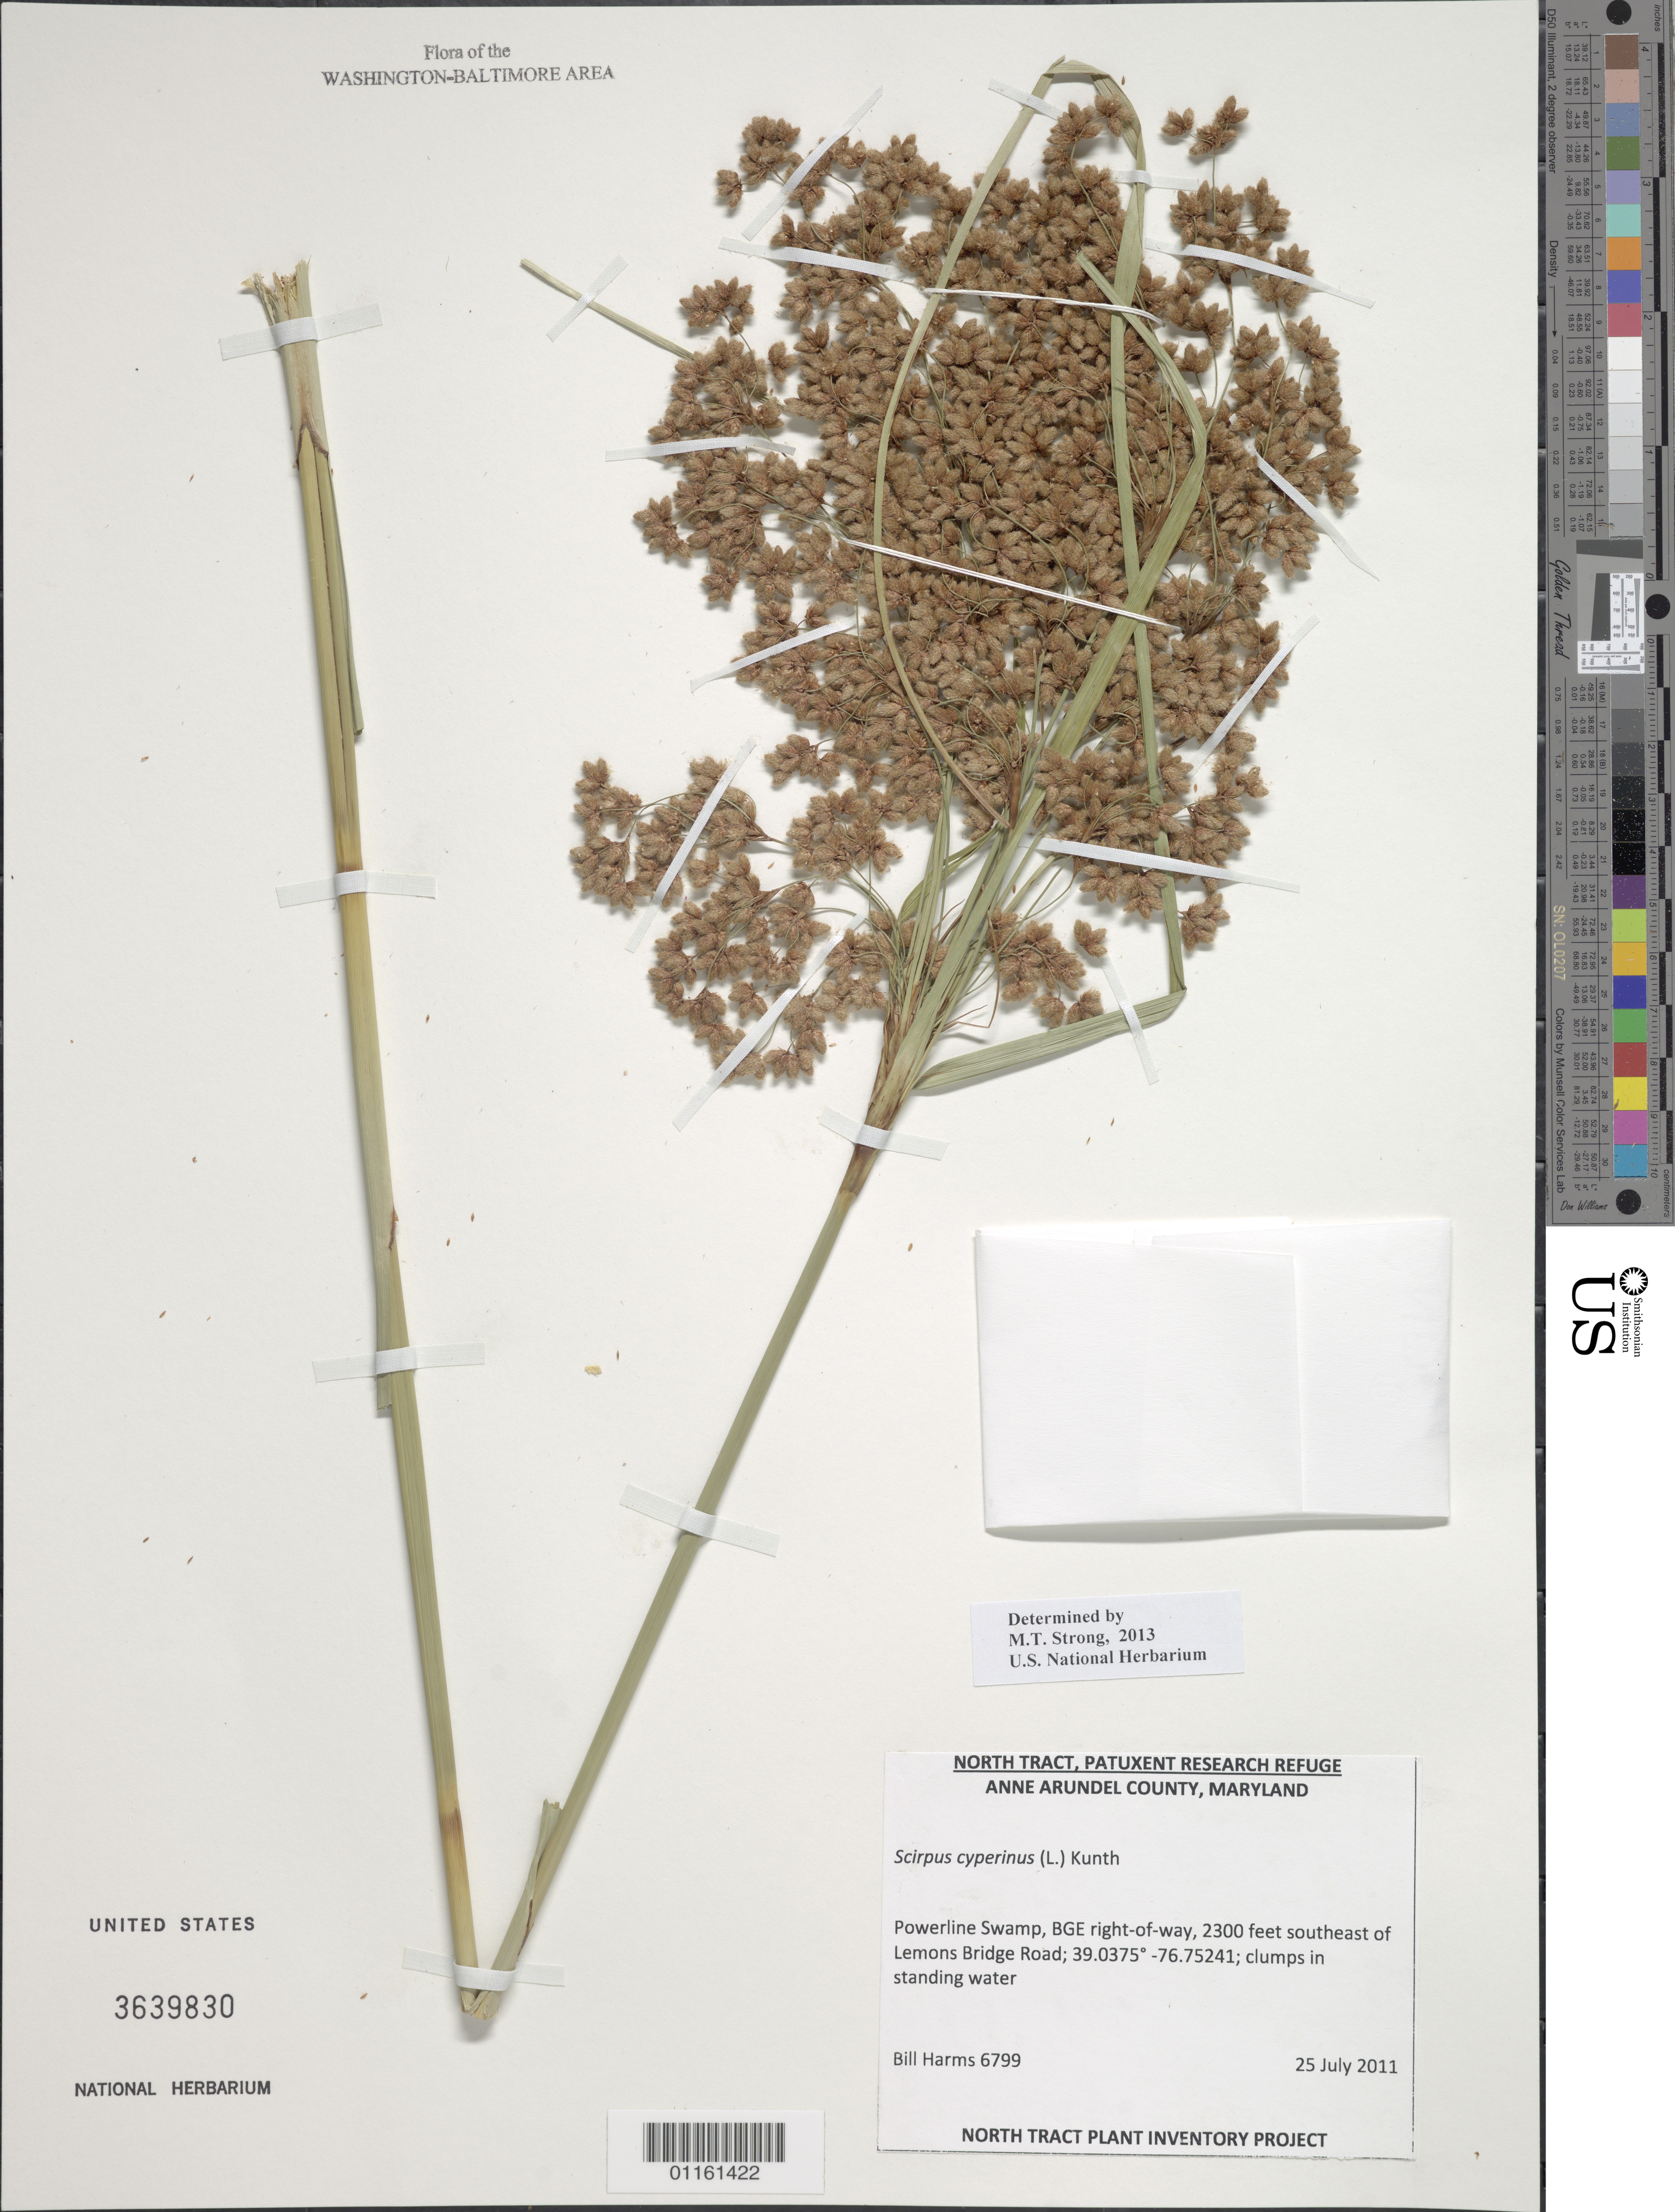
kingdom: Plantae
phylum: Tracheophyta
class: Liliopsida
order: Poales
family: Cyperaceae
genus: Scirpus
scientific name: Scirpus cyperinus (L.) Kunth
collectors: B. Harms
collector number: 6799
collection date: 2011-07-25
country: United States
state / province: Maryland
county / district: Anne Arundel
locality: Powerline Swamp, BGE right-of-way, 2300 feet southeast of Lemons Bridge Road.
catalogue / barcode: US 3639830